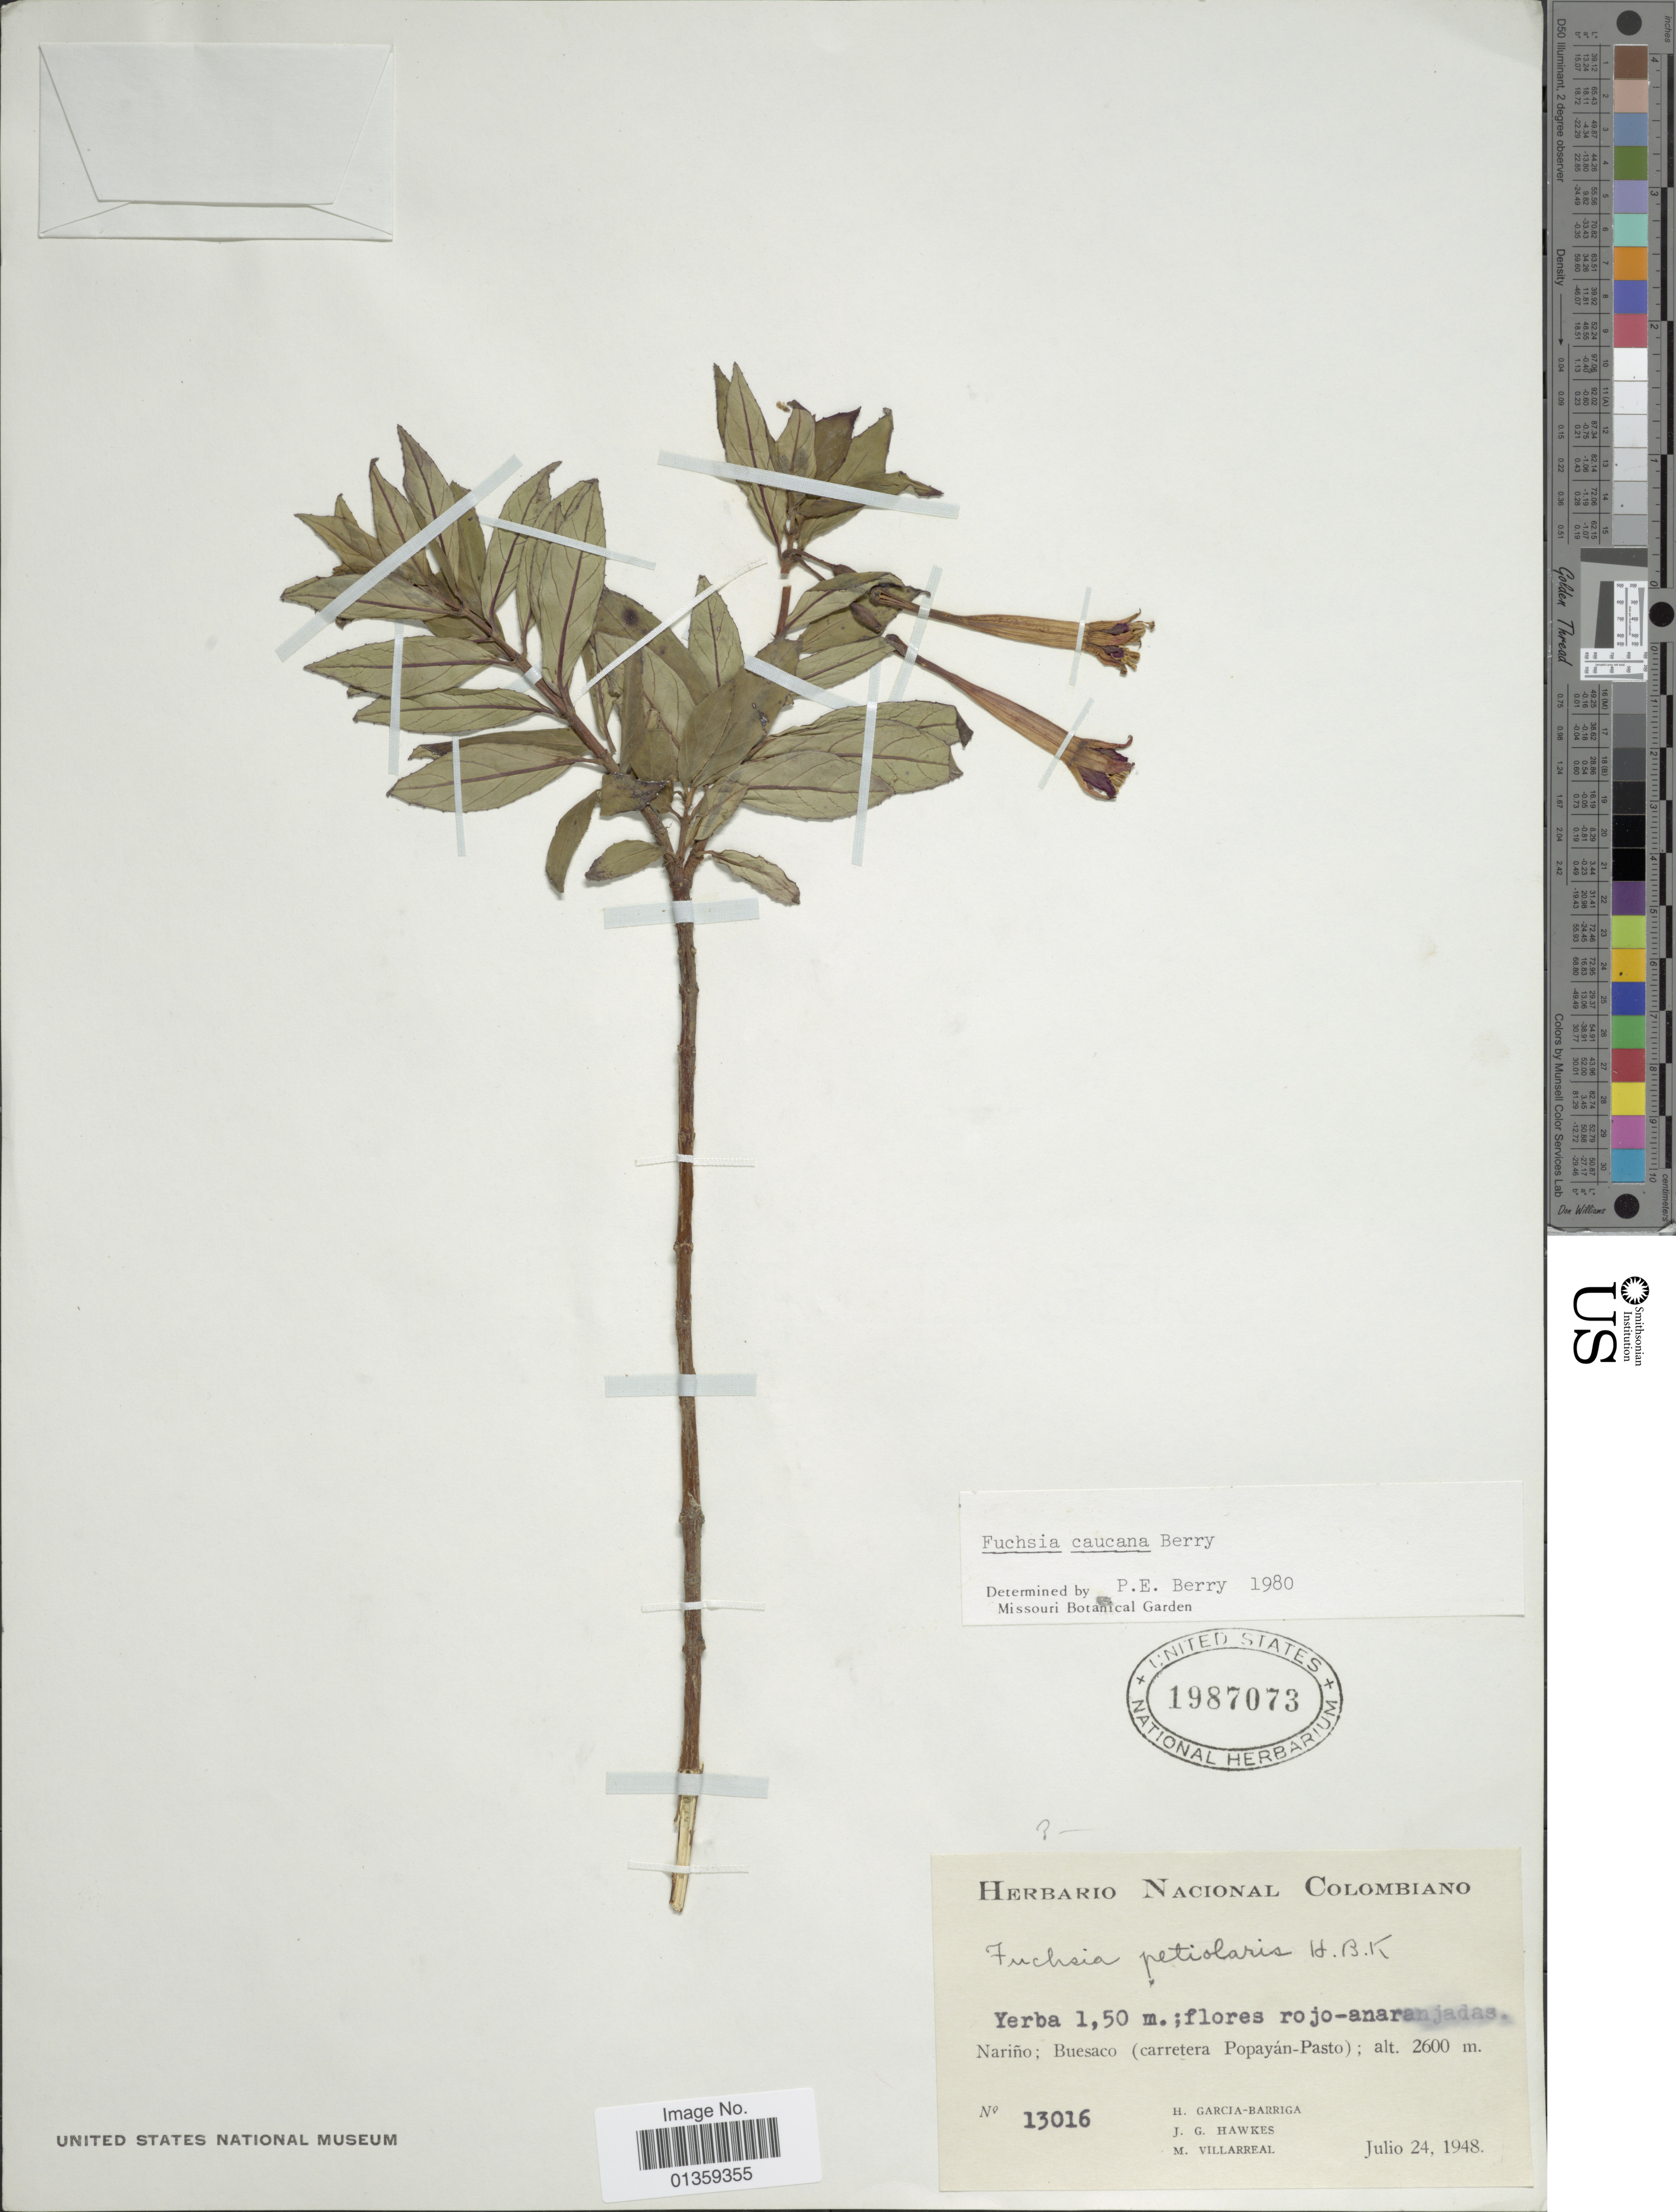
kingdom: Plantae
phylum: Tracheophyta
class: Magnoliopsida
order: Myrtales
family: Onagraceae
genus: Fuchsia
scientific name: Fuchsia caucana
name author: P.E. Berry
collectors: H. García Barriga, J. Hawkes & M. Villarreal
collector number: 13016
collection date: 1948-07-24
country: Colombia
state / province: Nariño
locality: Buesaco (carretera Popayán-Pasto)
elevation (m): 2600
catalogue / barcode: US 1987073